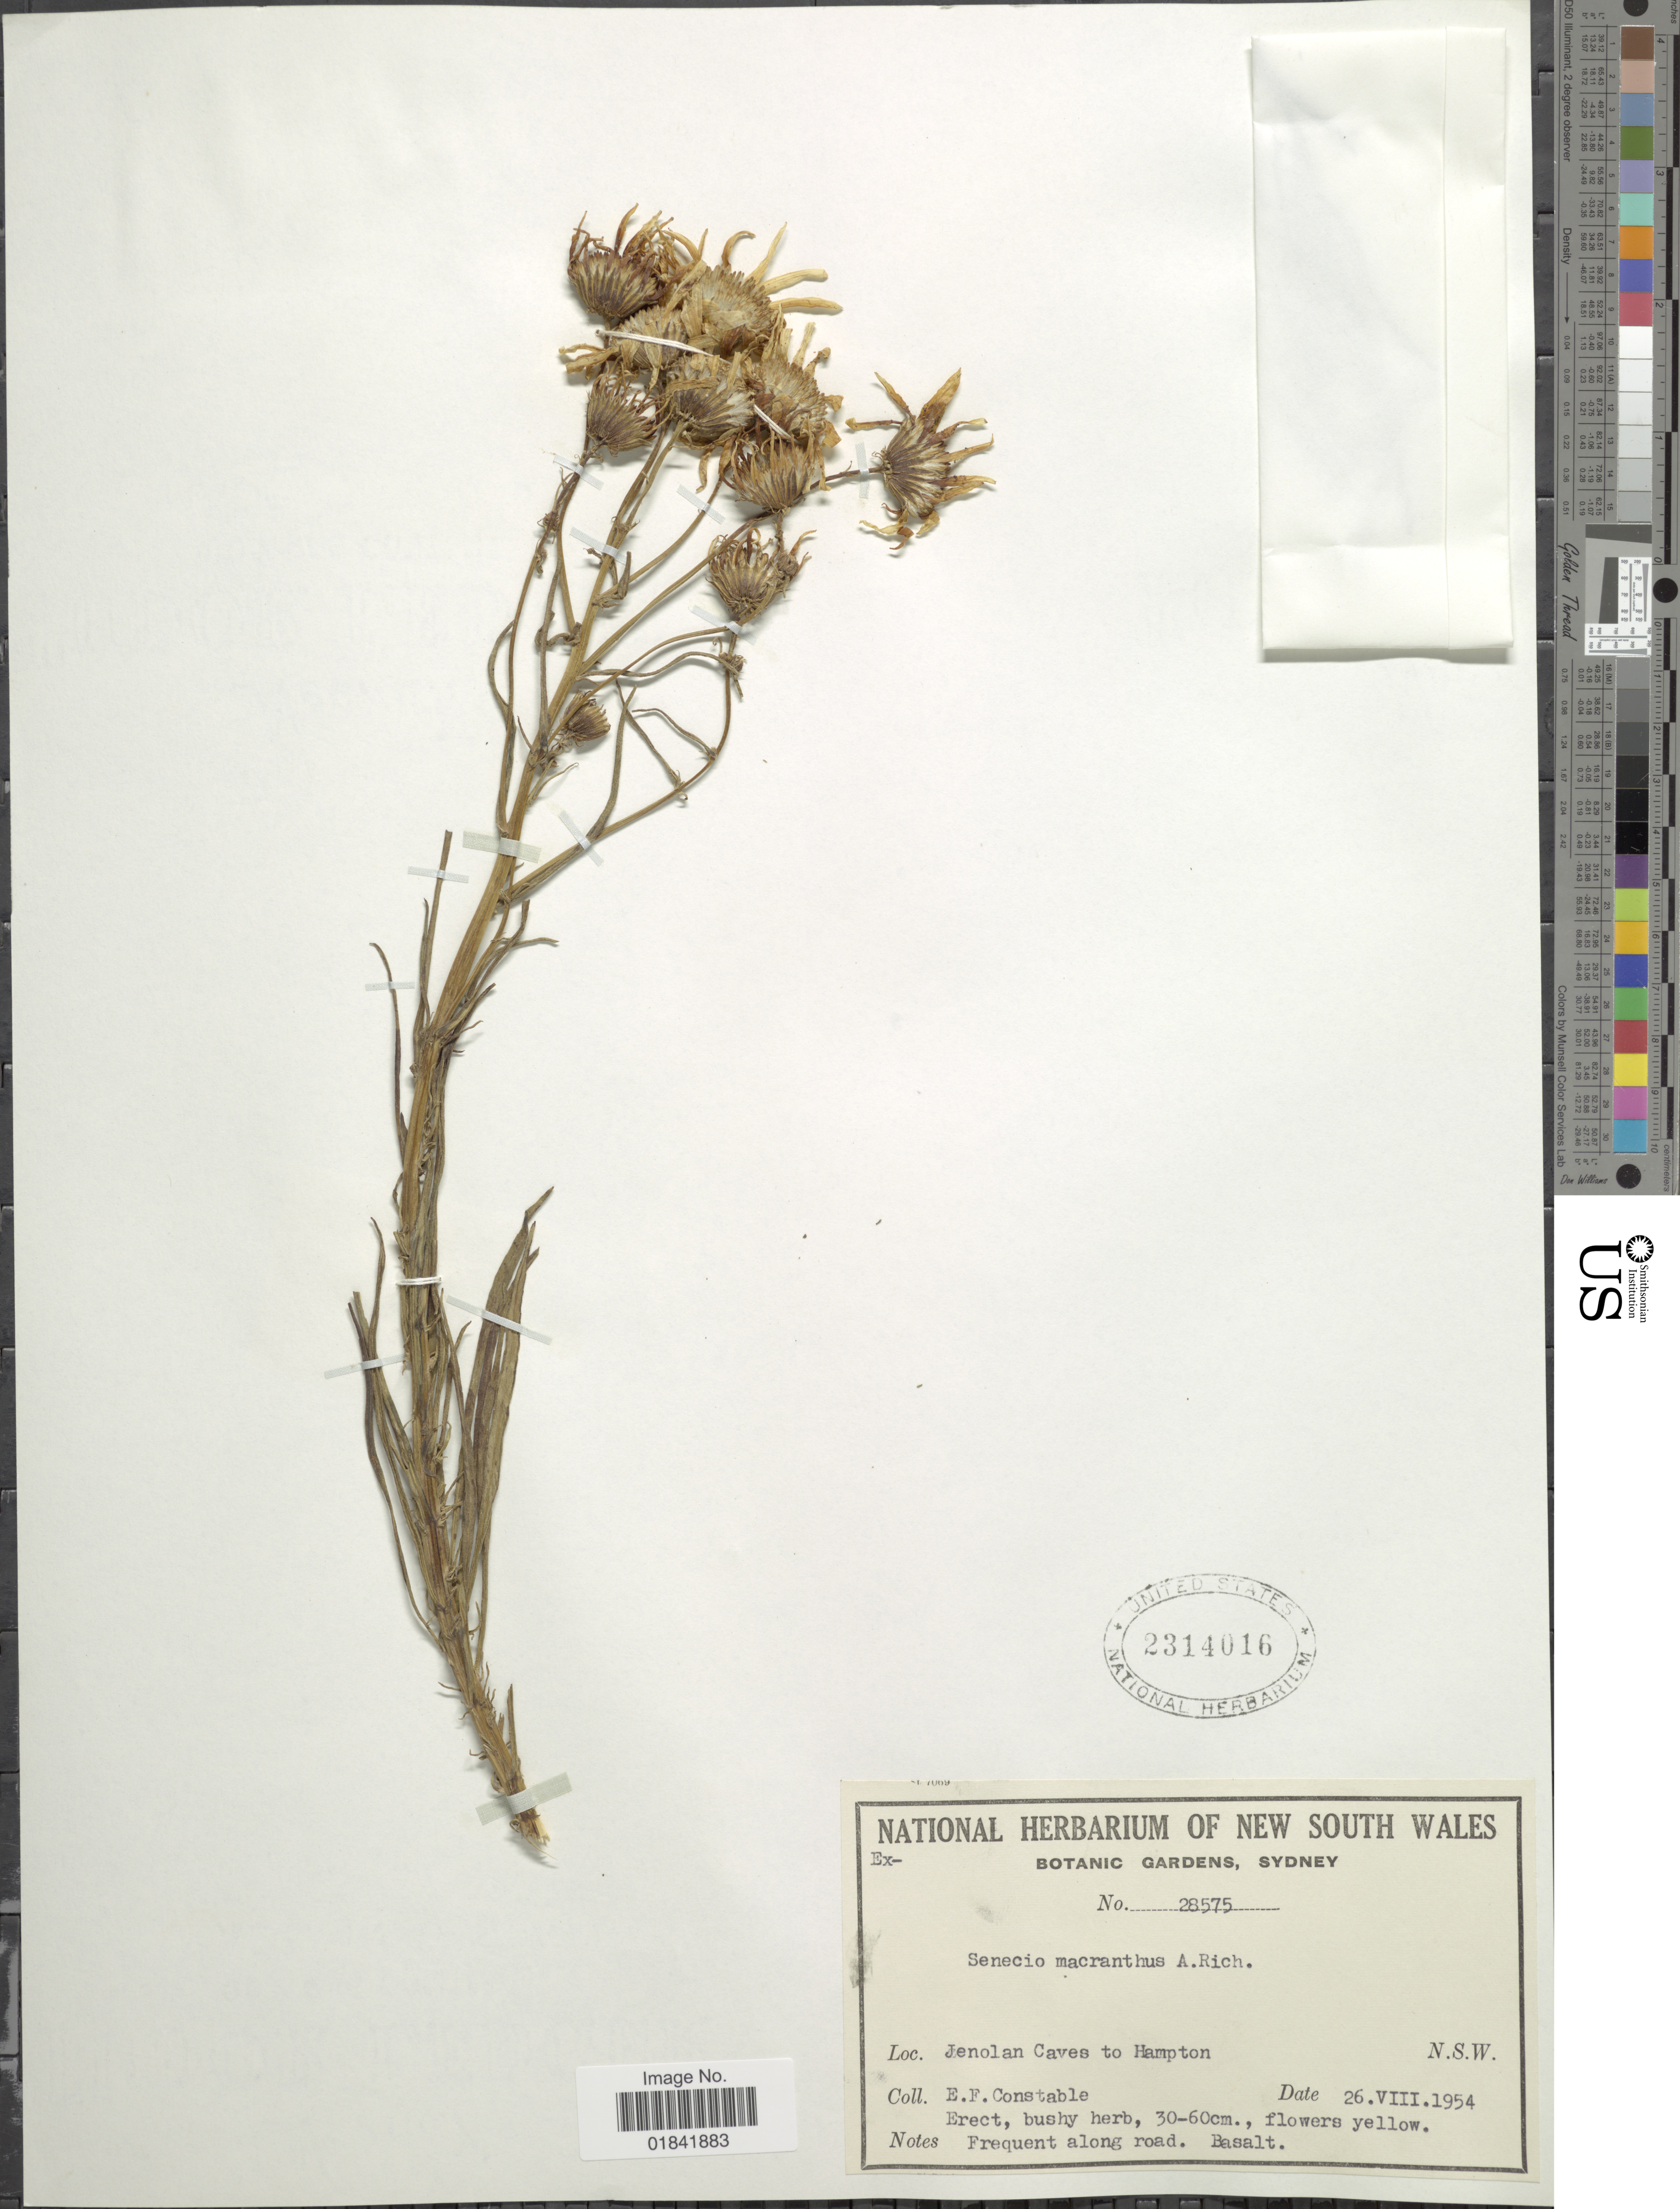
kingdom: Plantae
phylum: Tracheophyta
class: Magnoliopsida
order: Asterales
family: Asteraceae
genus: Senecio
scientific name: Senecio macranthus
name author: A. Rich.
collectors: E. F. Constable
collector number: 28575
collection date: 1954-08-26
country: Australia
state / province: New South Wales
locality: Jenolan Caves to Hampton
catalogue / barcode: US 2314016